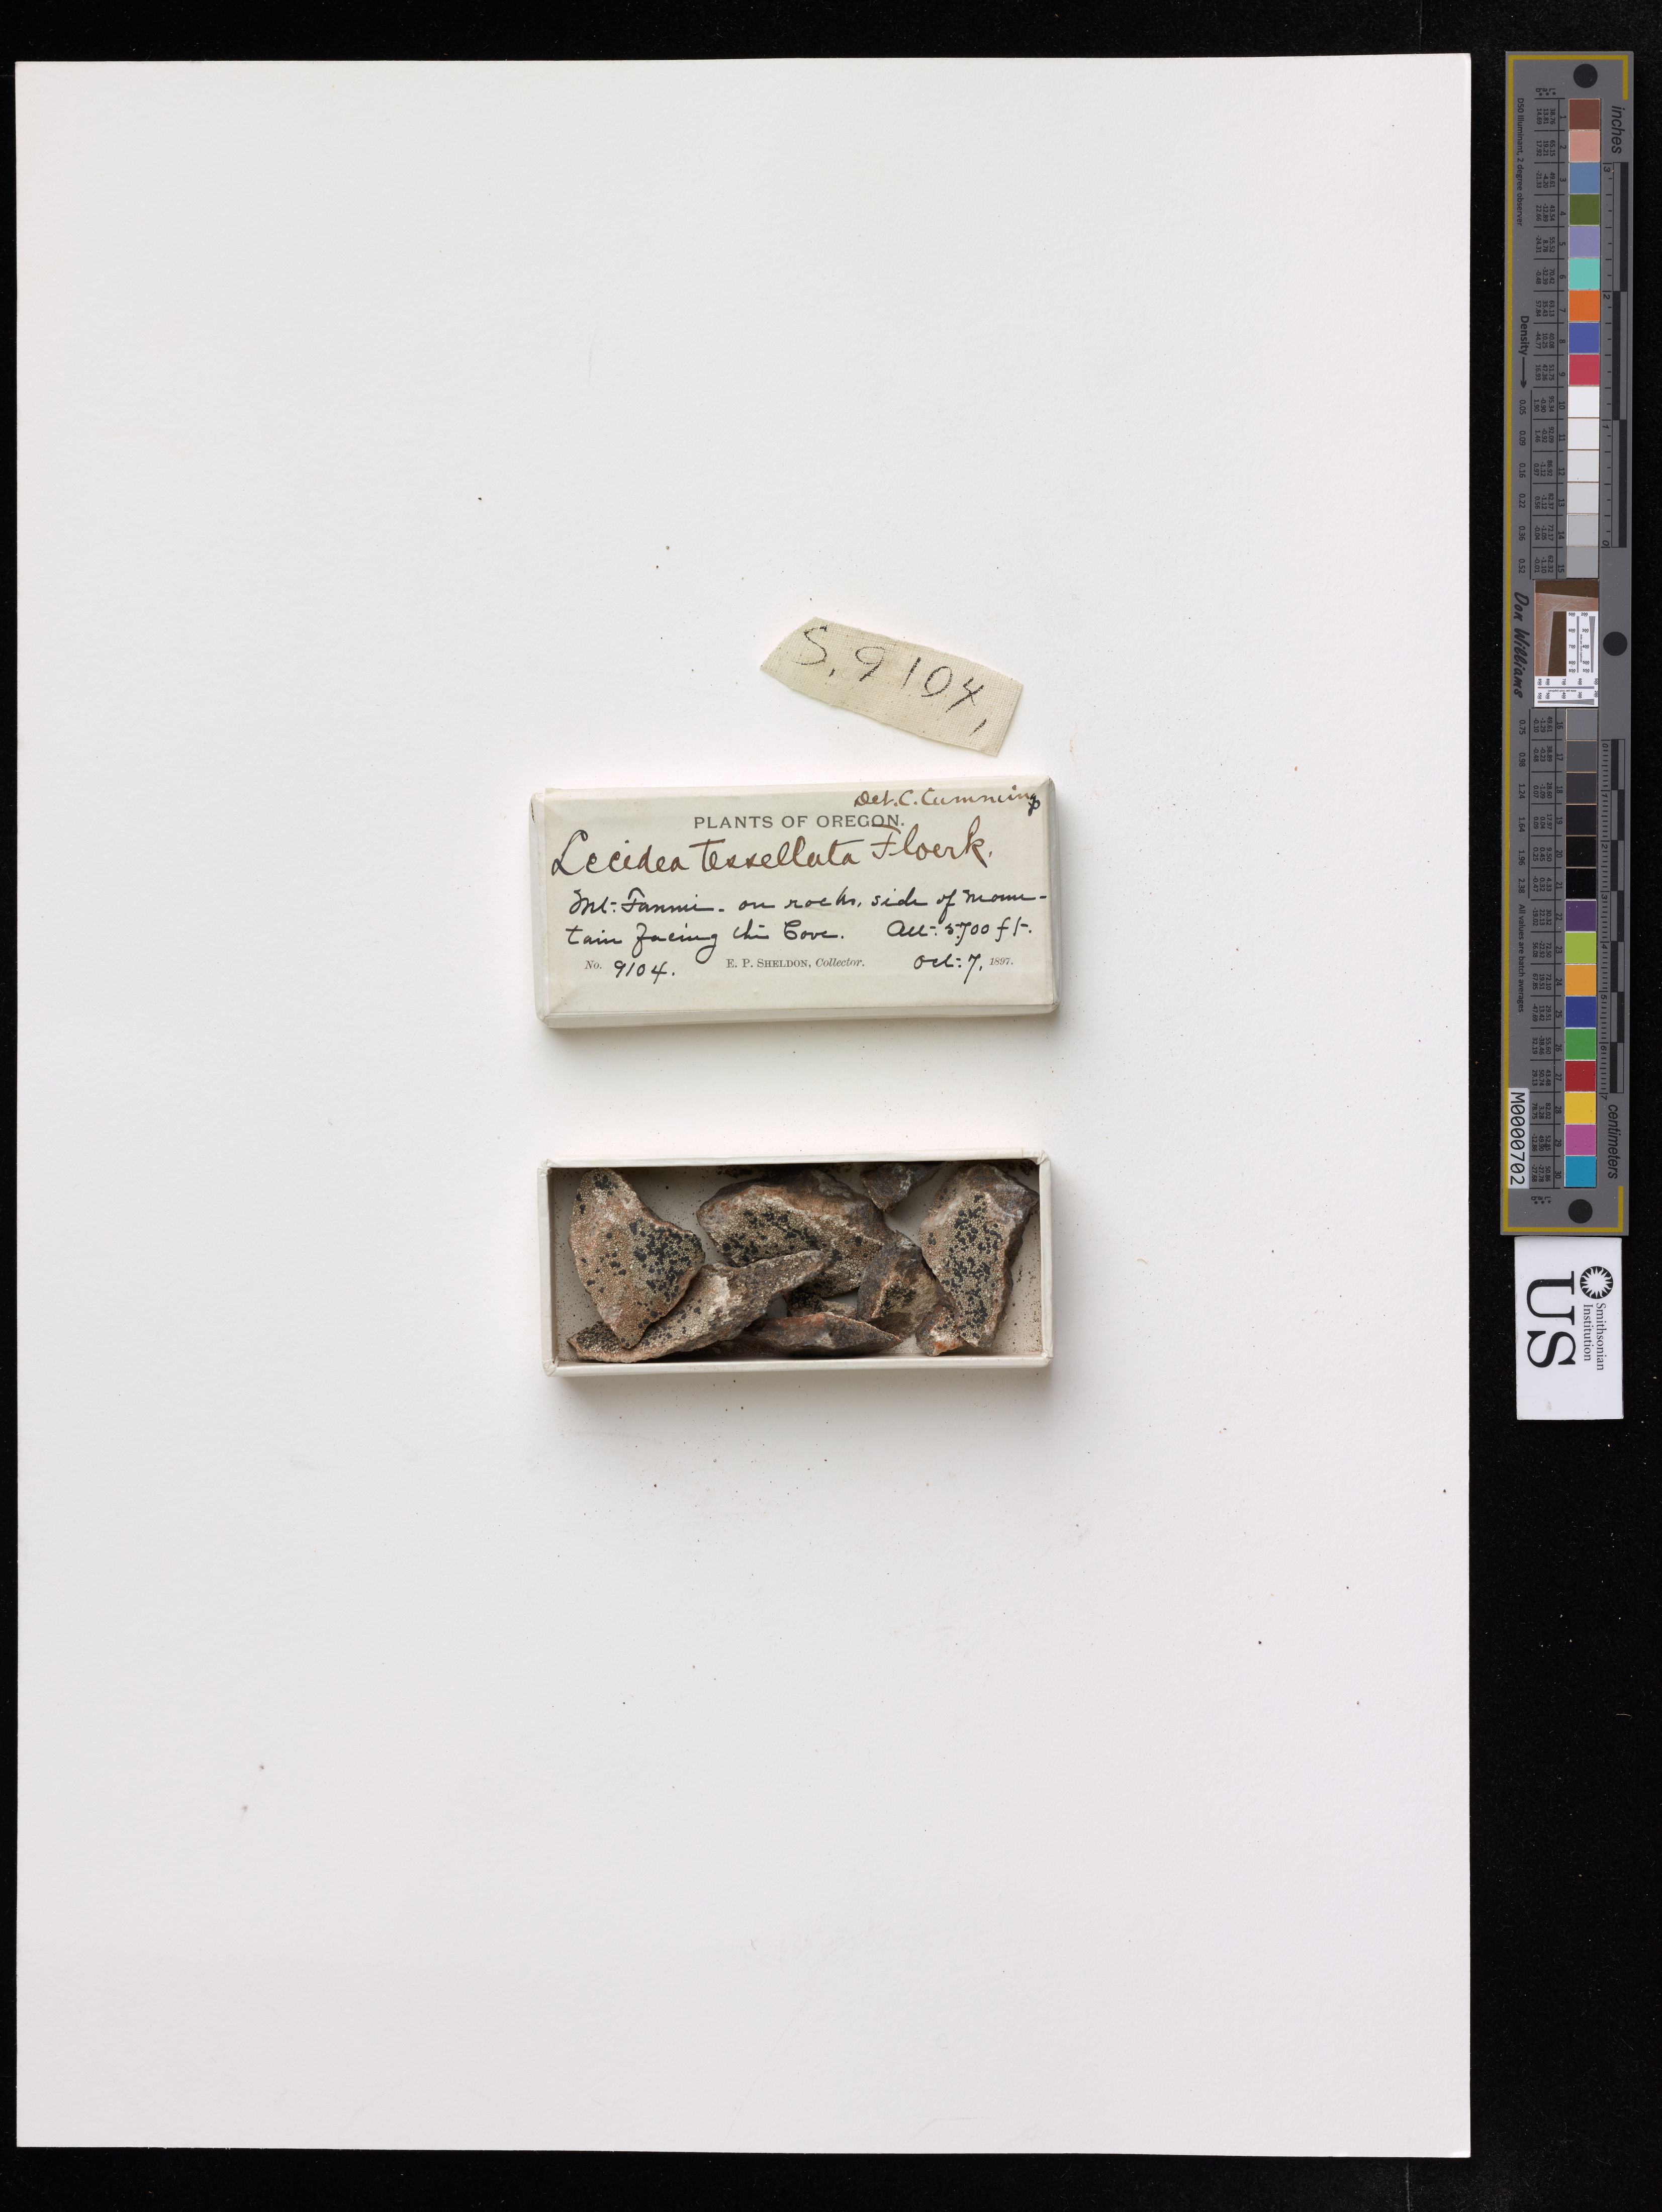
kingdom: Fungi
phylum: Ascomycota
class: Lecanoromycetes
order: Lecideales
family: Lecideaceae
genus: Lecidea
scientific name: Lecidea tessellata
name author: Flörke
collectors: E. P. Sheldon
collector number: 9104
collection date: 1897-10-07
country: United States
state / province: Oregon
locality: Mt. Fannie- on rocks side of Mountain facing the cove.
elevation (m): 1737